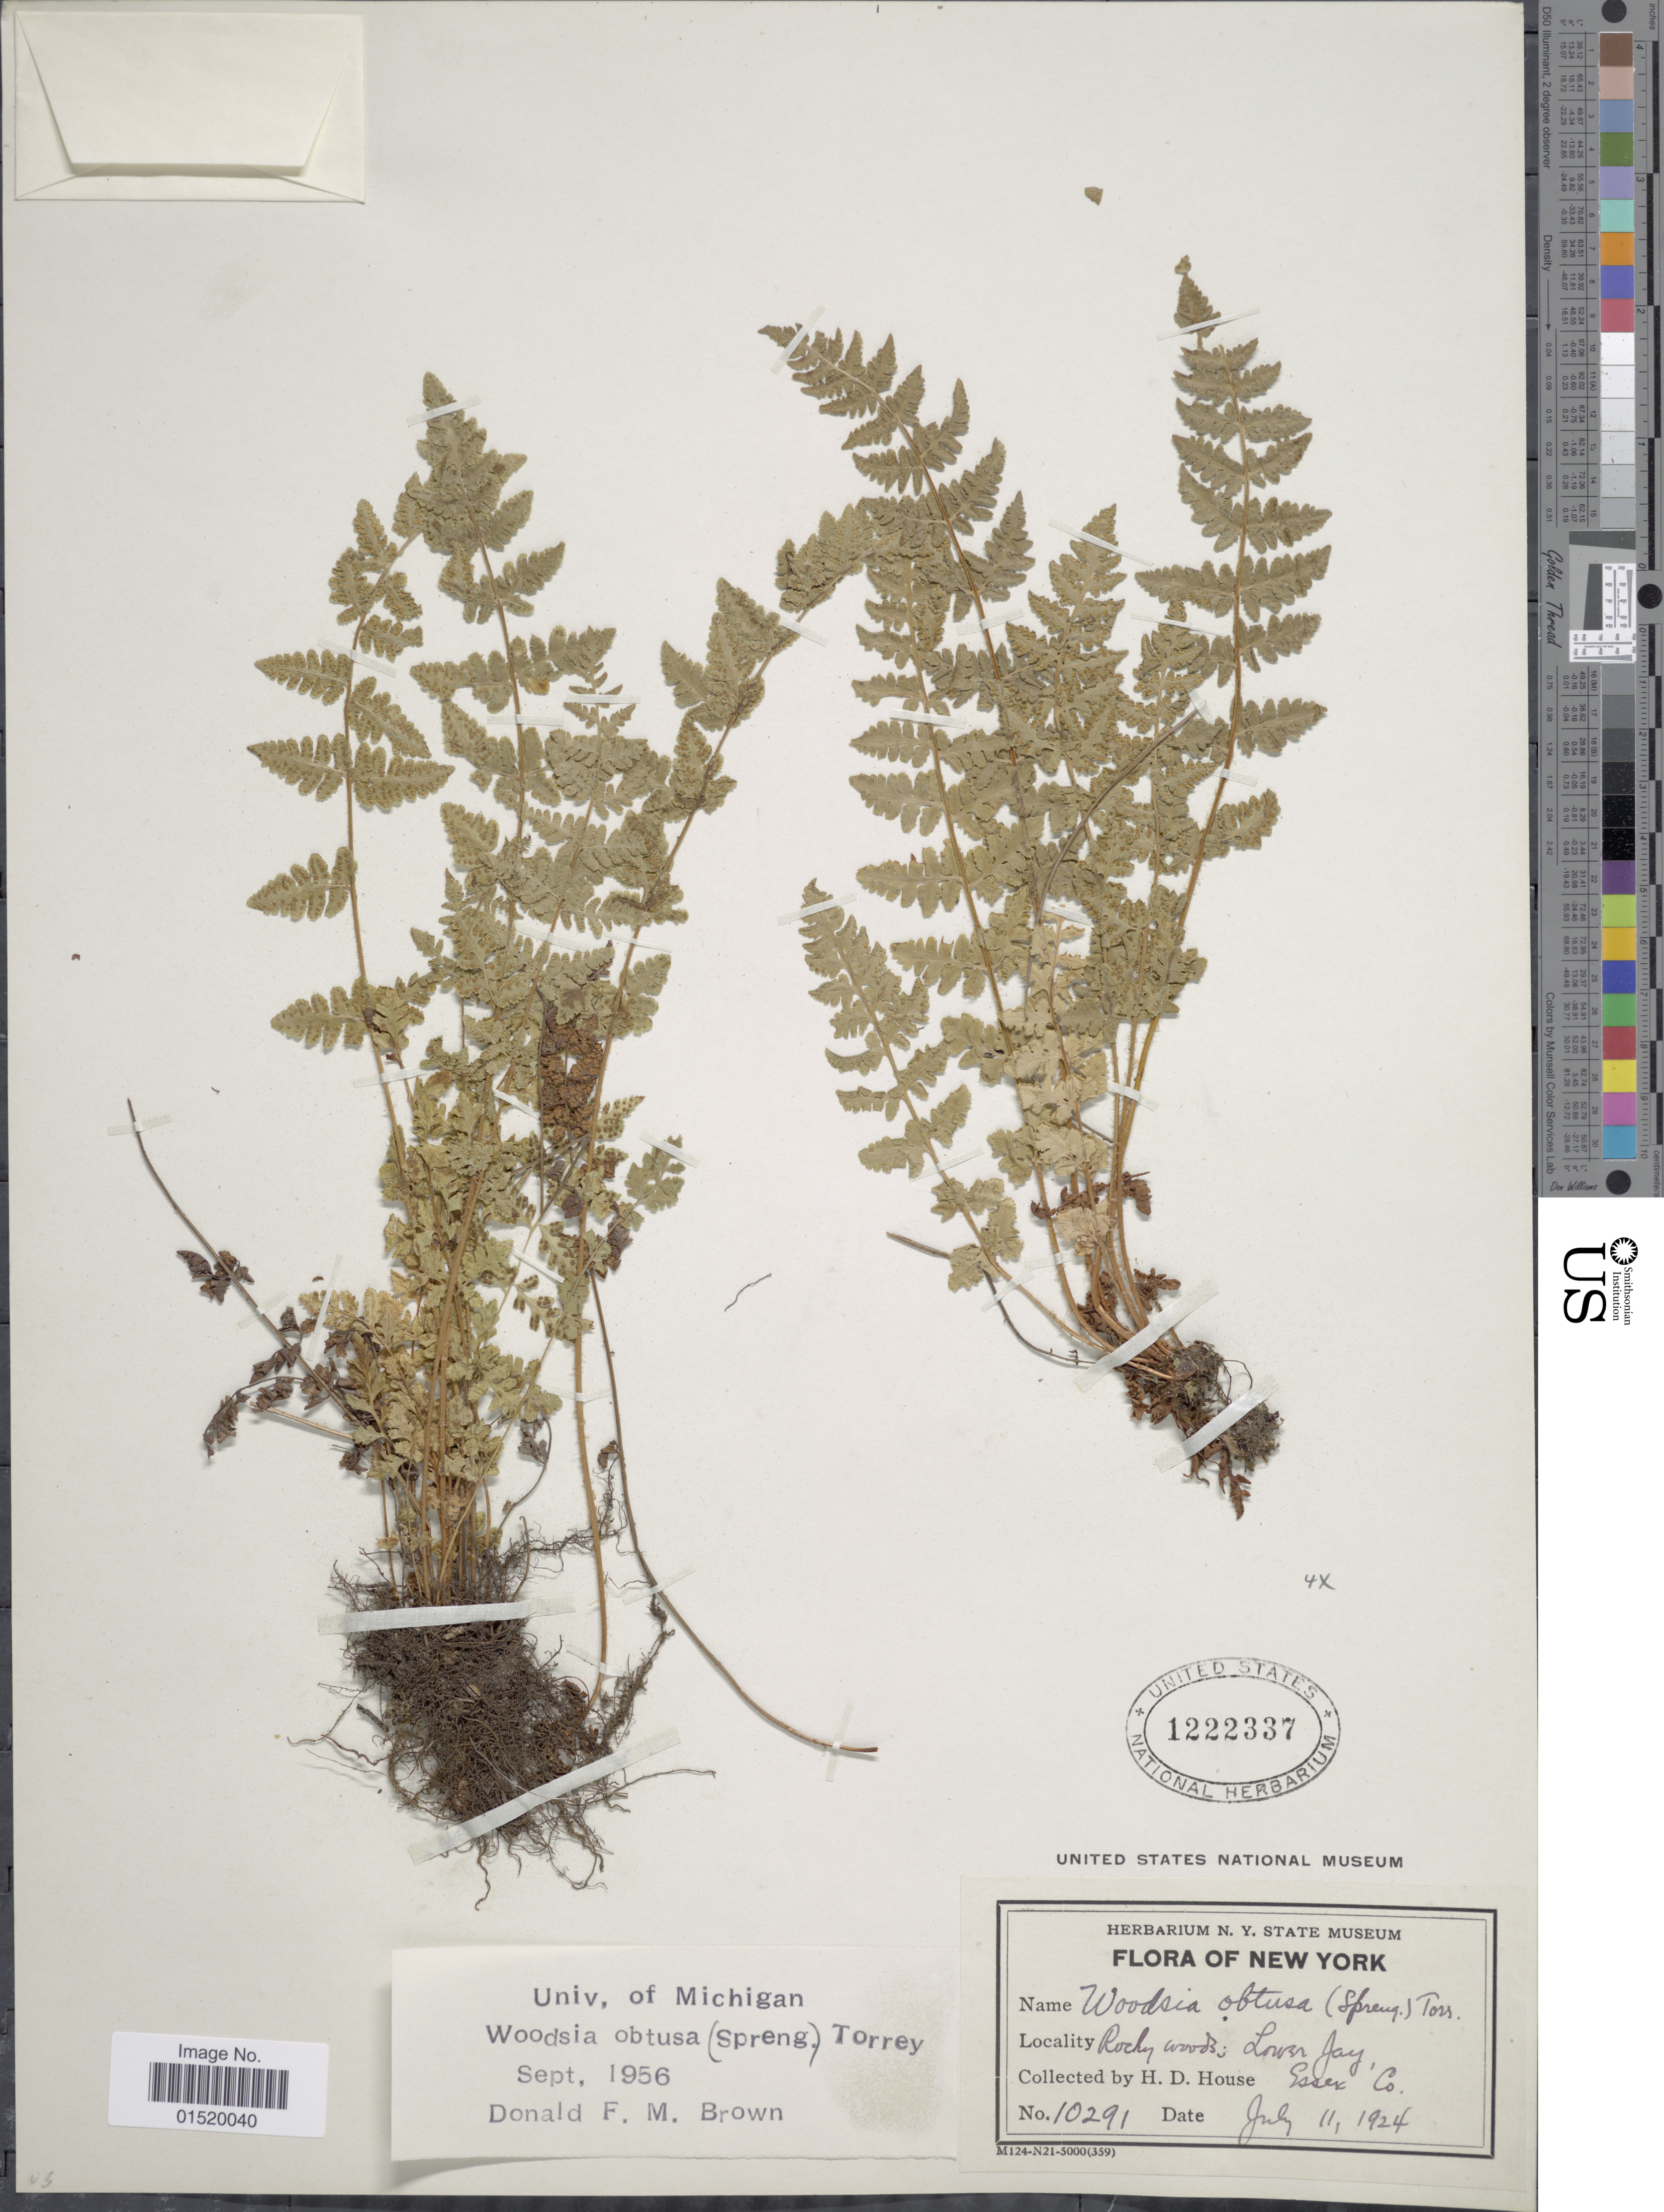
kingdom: Plantae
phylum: Tracheophyta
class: Polypodiopsida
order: Polypodiales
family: Woodsiaceae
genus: Woodsia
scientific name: Woodsia obtusa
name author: (Spreng.) Torr.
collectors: H. D. House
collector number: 10291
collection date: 1924-07-11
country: United States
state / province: New York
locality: Rocky woods; Lower Jay, Essex Co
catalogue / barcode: US 1222337